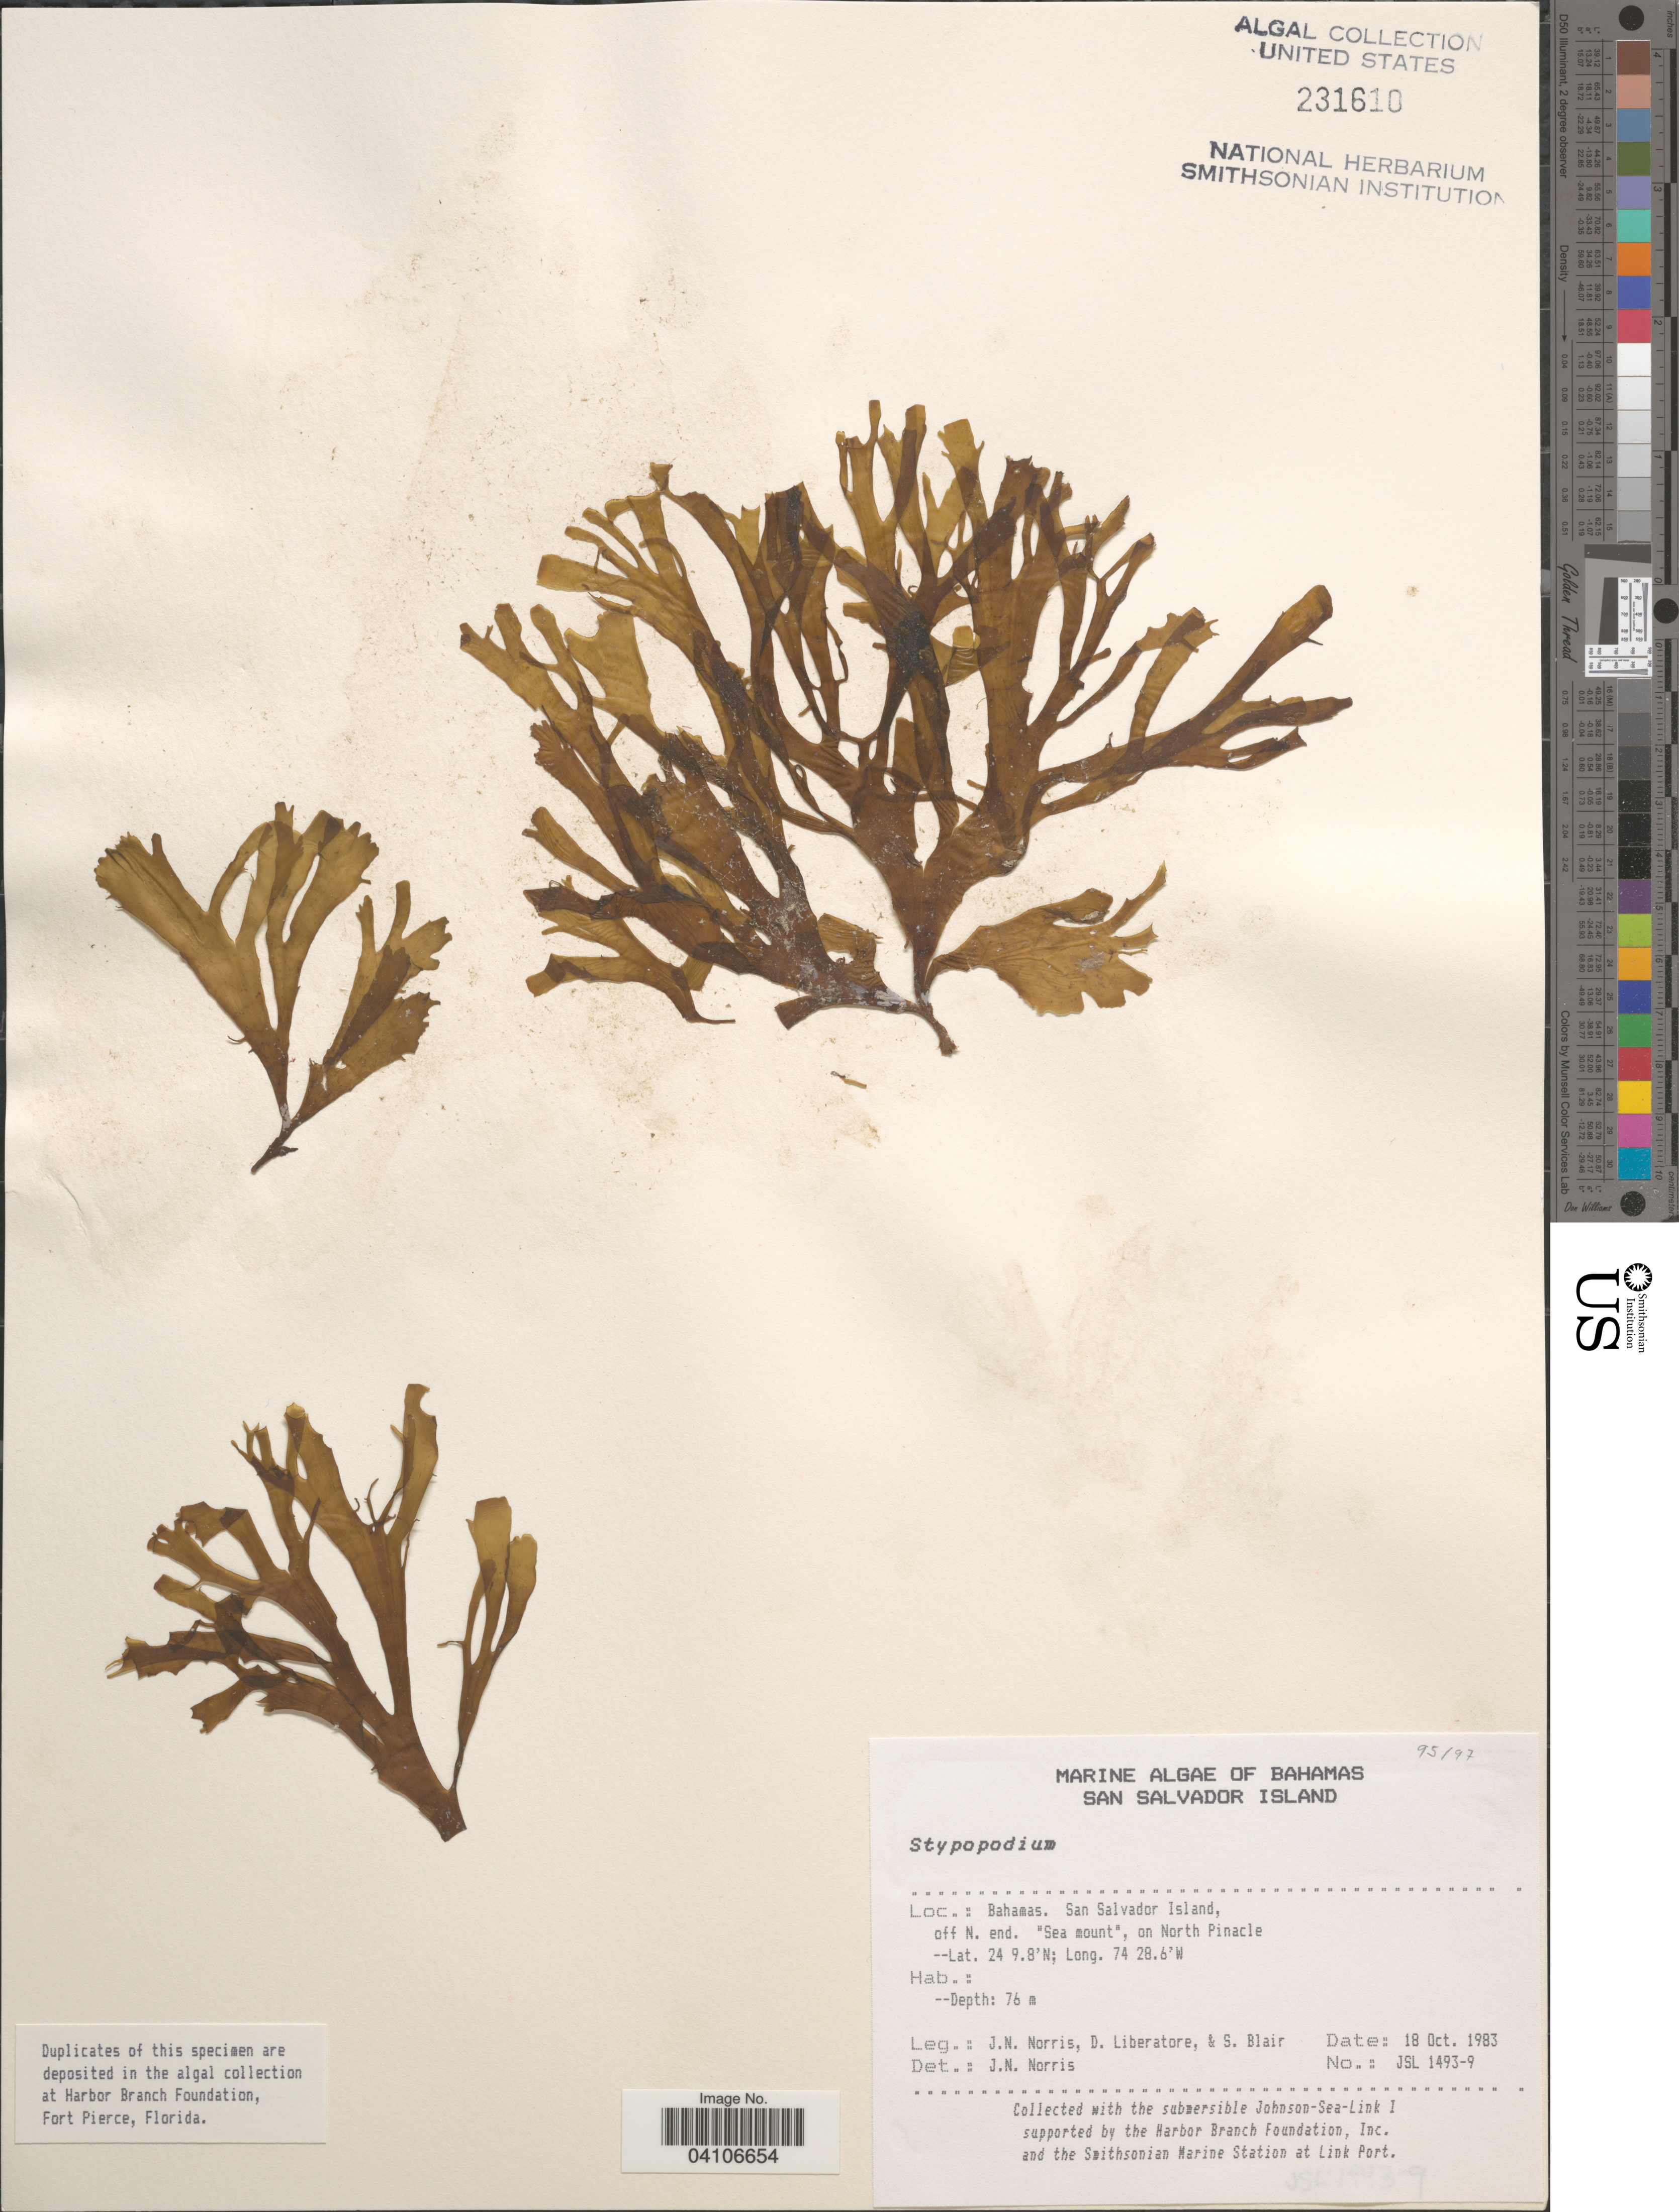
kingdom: Chromista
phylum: Ochrophyta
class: Phaeophyceae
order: Dictyotales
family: Dictyotaceae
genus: Stypopodium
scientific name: Stypopodium sp.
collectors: J. Norris, D. Liberatore & S. M. Blair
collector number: JSL 1493-9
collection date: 1983-10-18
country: Bahamas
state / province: San Salvador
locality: San Salvador Island, off N. end. "Sea Mount", on North Pinacle.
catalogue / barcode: US 231610